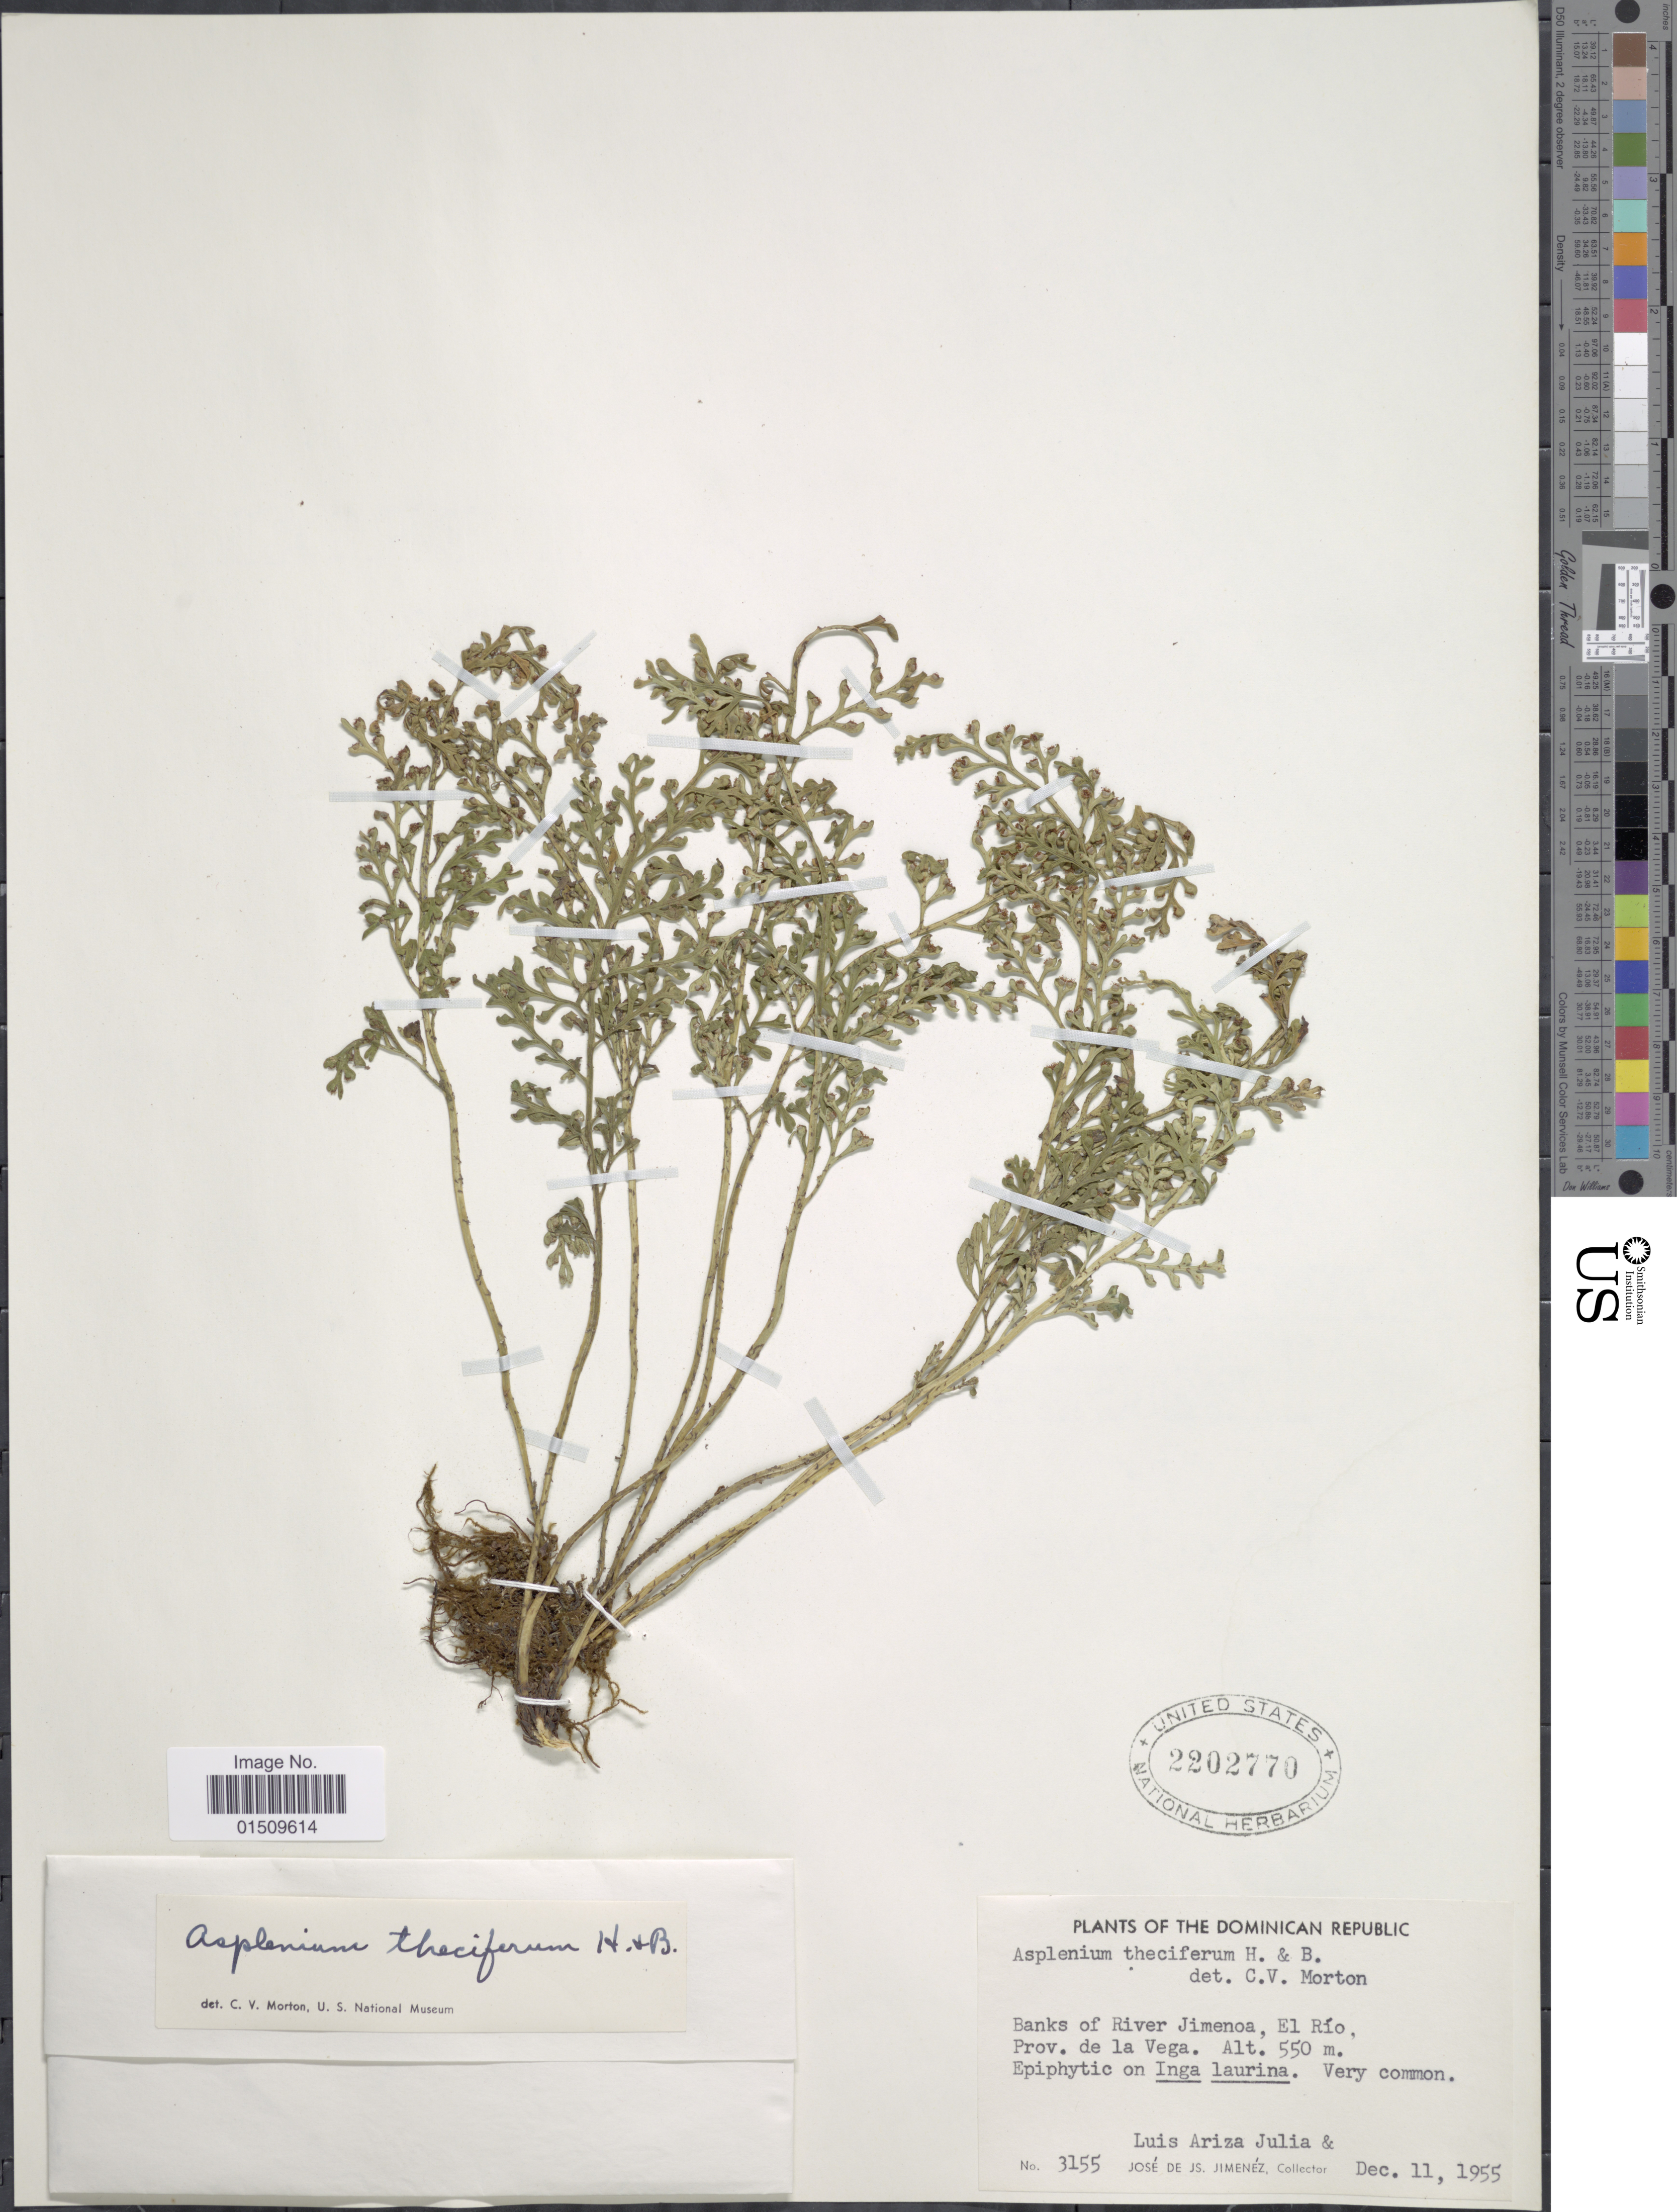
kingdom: Plantae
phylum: Tracheophyta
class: Polypodiopsida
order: Polypodiales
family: Aspleniaceae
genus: Asplenium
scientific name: Asplenium theciferum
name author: (Kunth) Mett.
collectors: L. Julia & J. J. Jiménez Almonte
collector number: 3155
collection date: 1955-12-11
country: Dominican Republic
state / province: La Vega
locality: Dominican Republic, Banks of River Jimenoa, El Rio.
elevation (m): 550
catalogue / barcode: US 2202770